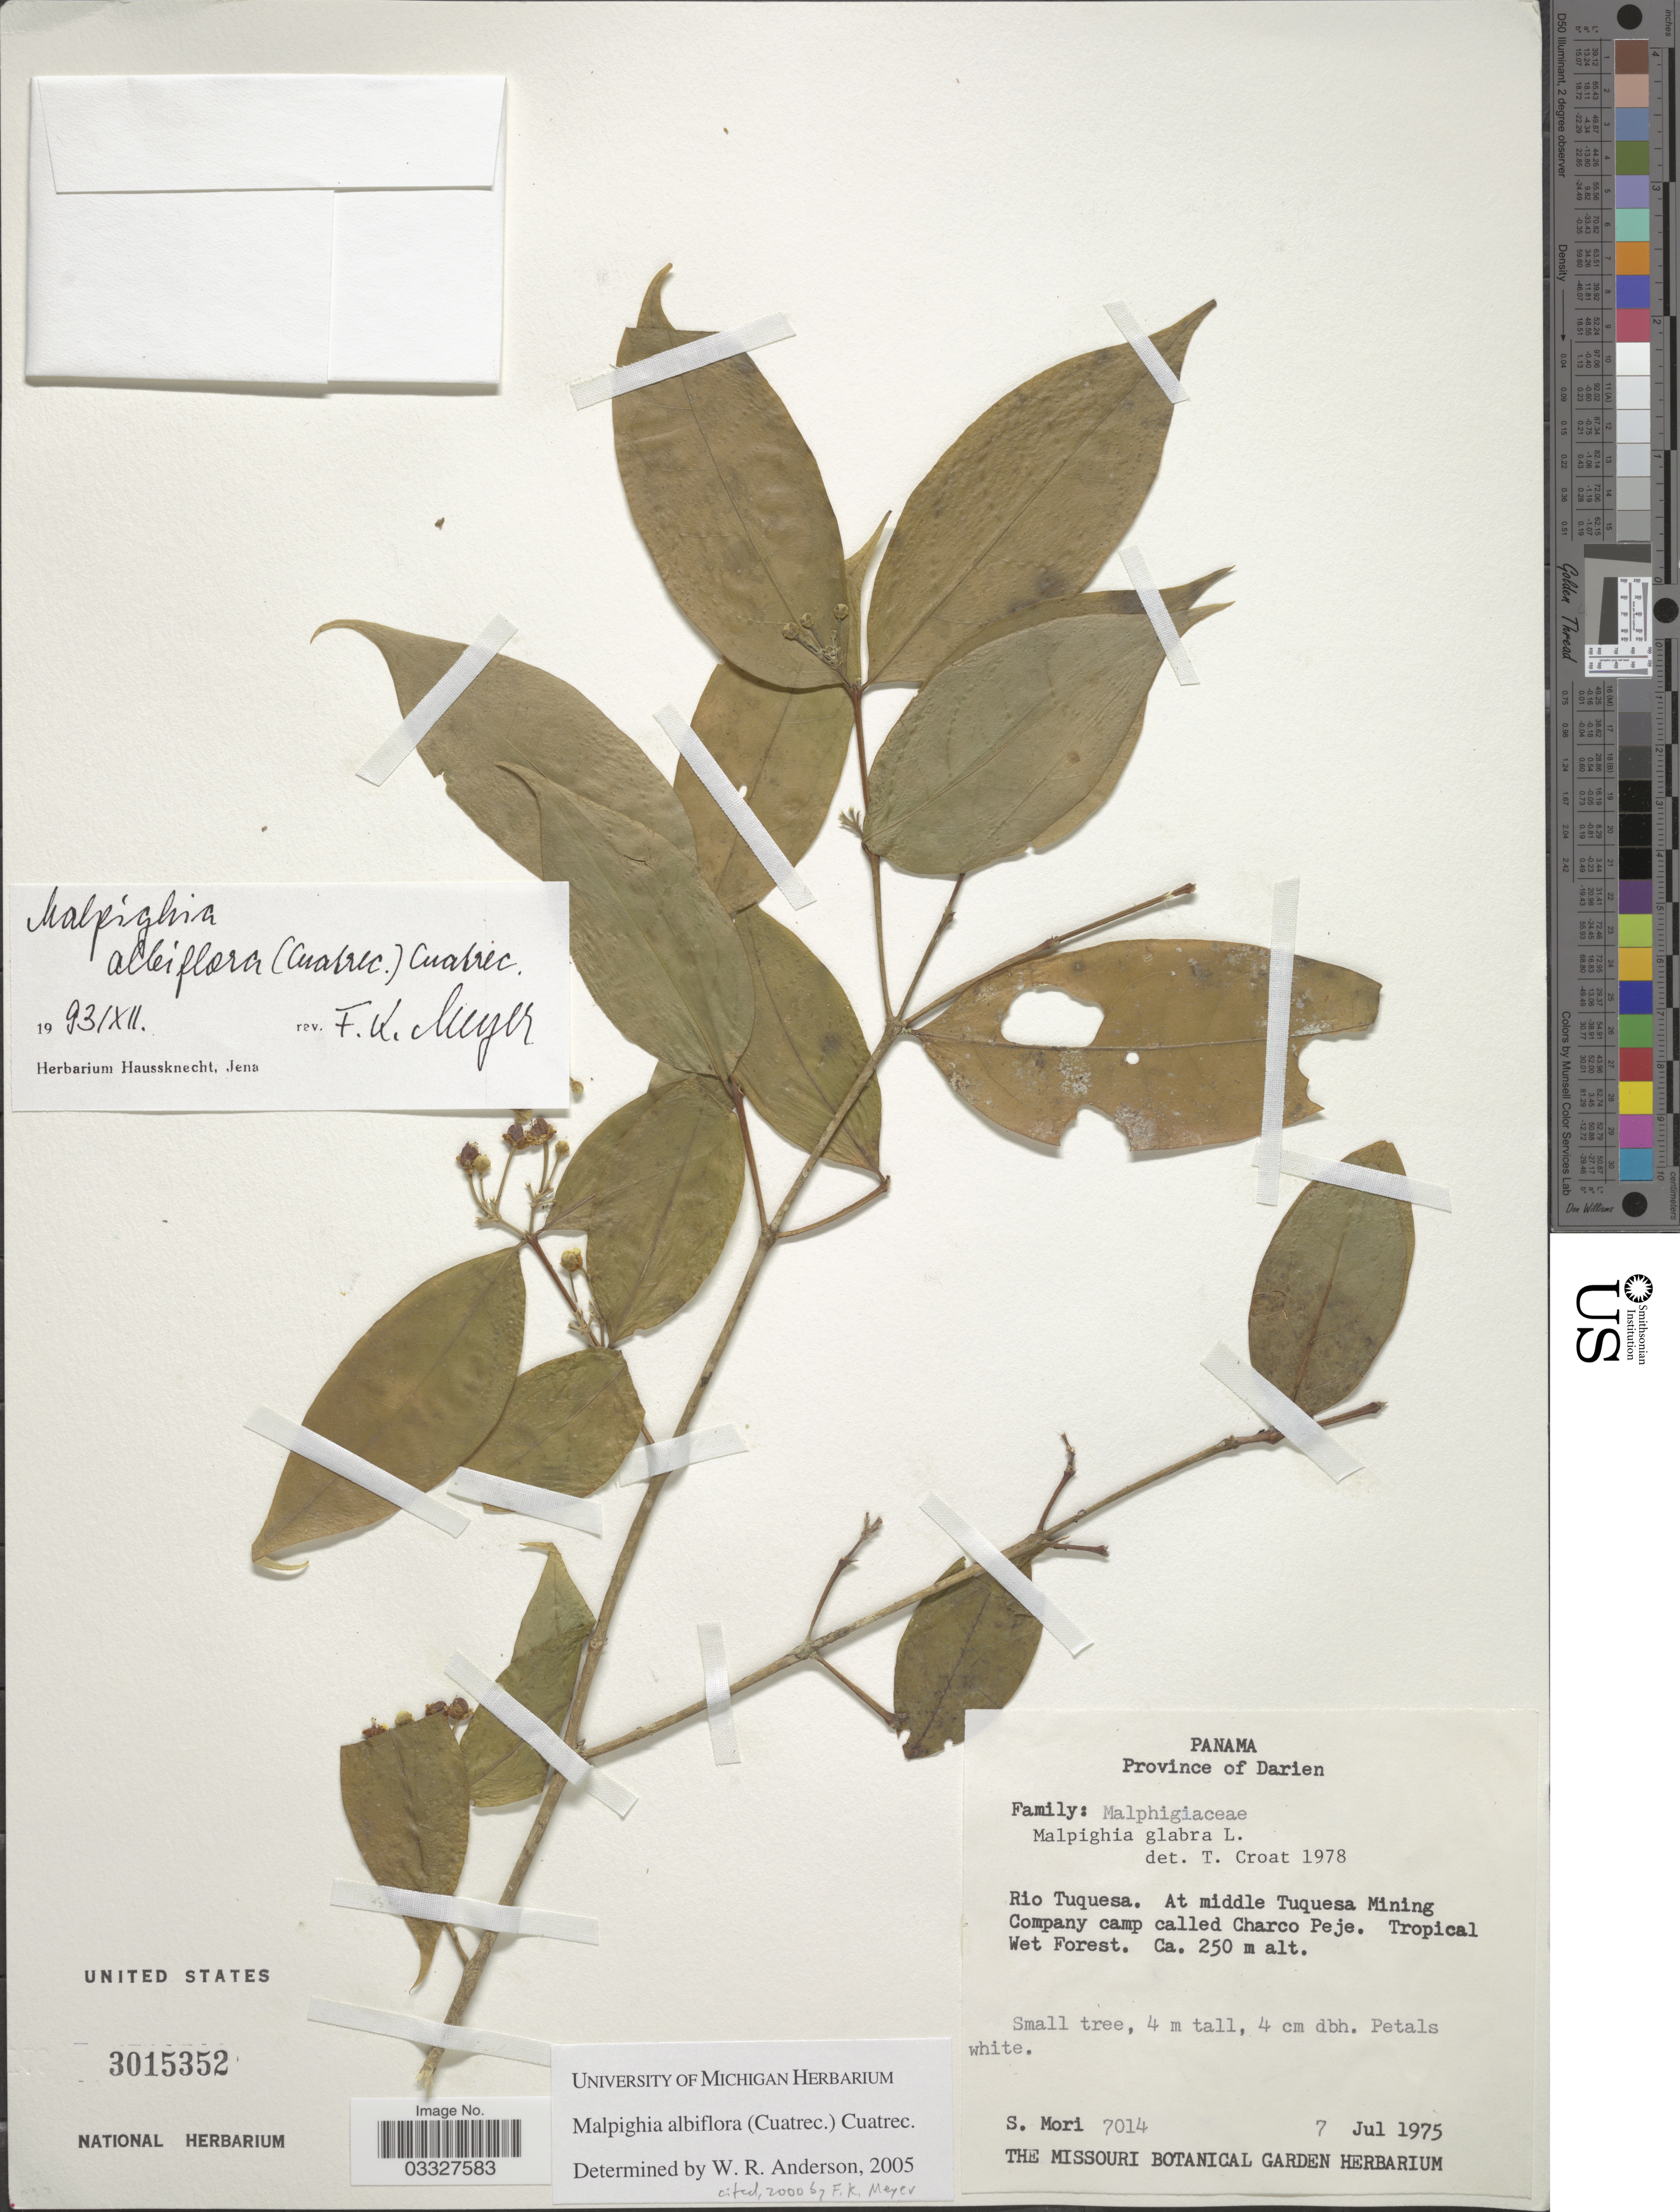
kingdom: Plantae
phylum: Tracheophyta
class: Magnoliopsida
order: Malpighiales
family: Malpighiaceae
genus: Malpighia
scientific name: Malpighia albiflora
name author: (Cuatrec.) Cuatrec.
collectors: S. Mori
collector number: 7014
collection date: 1975-07-07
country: Panama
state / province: Darién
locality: Rio Tuquesa. At middle Tuquesa Mining Company camp called Charco Peje. Tropical Wet Forest.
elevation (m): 250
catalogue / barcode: US 3015352